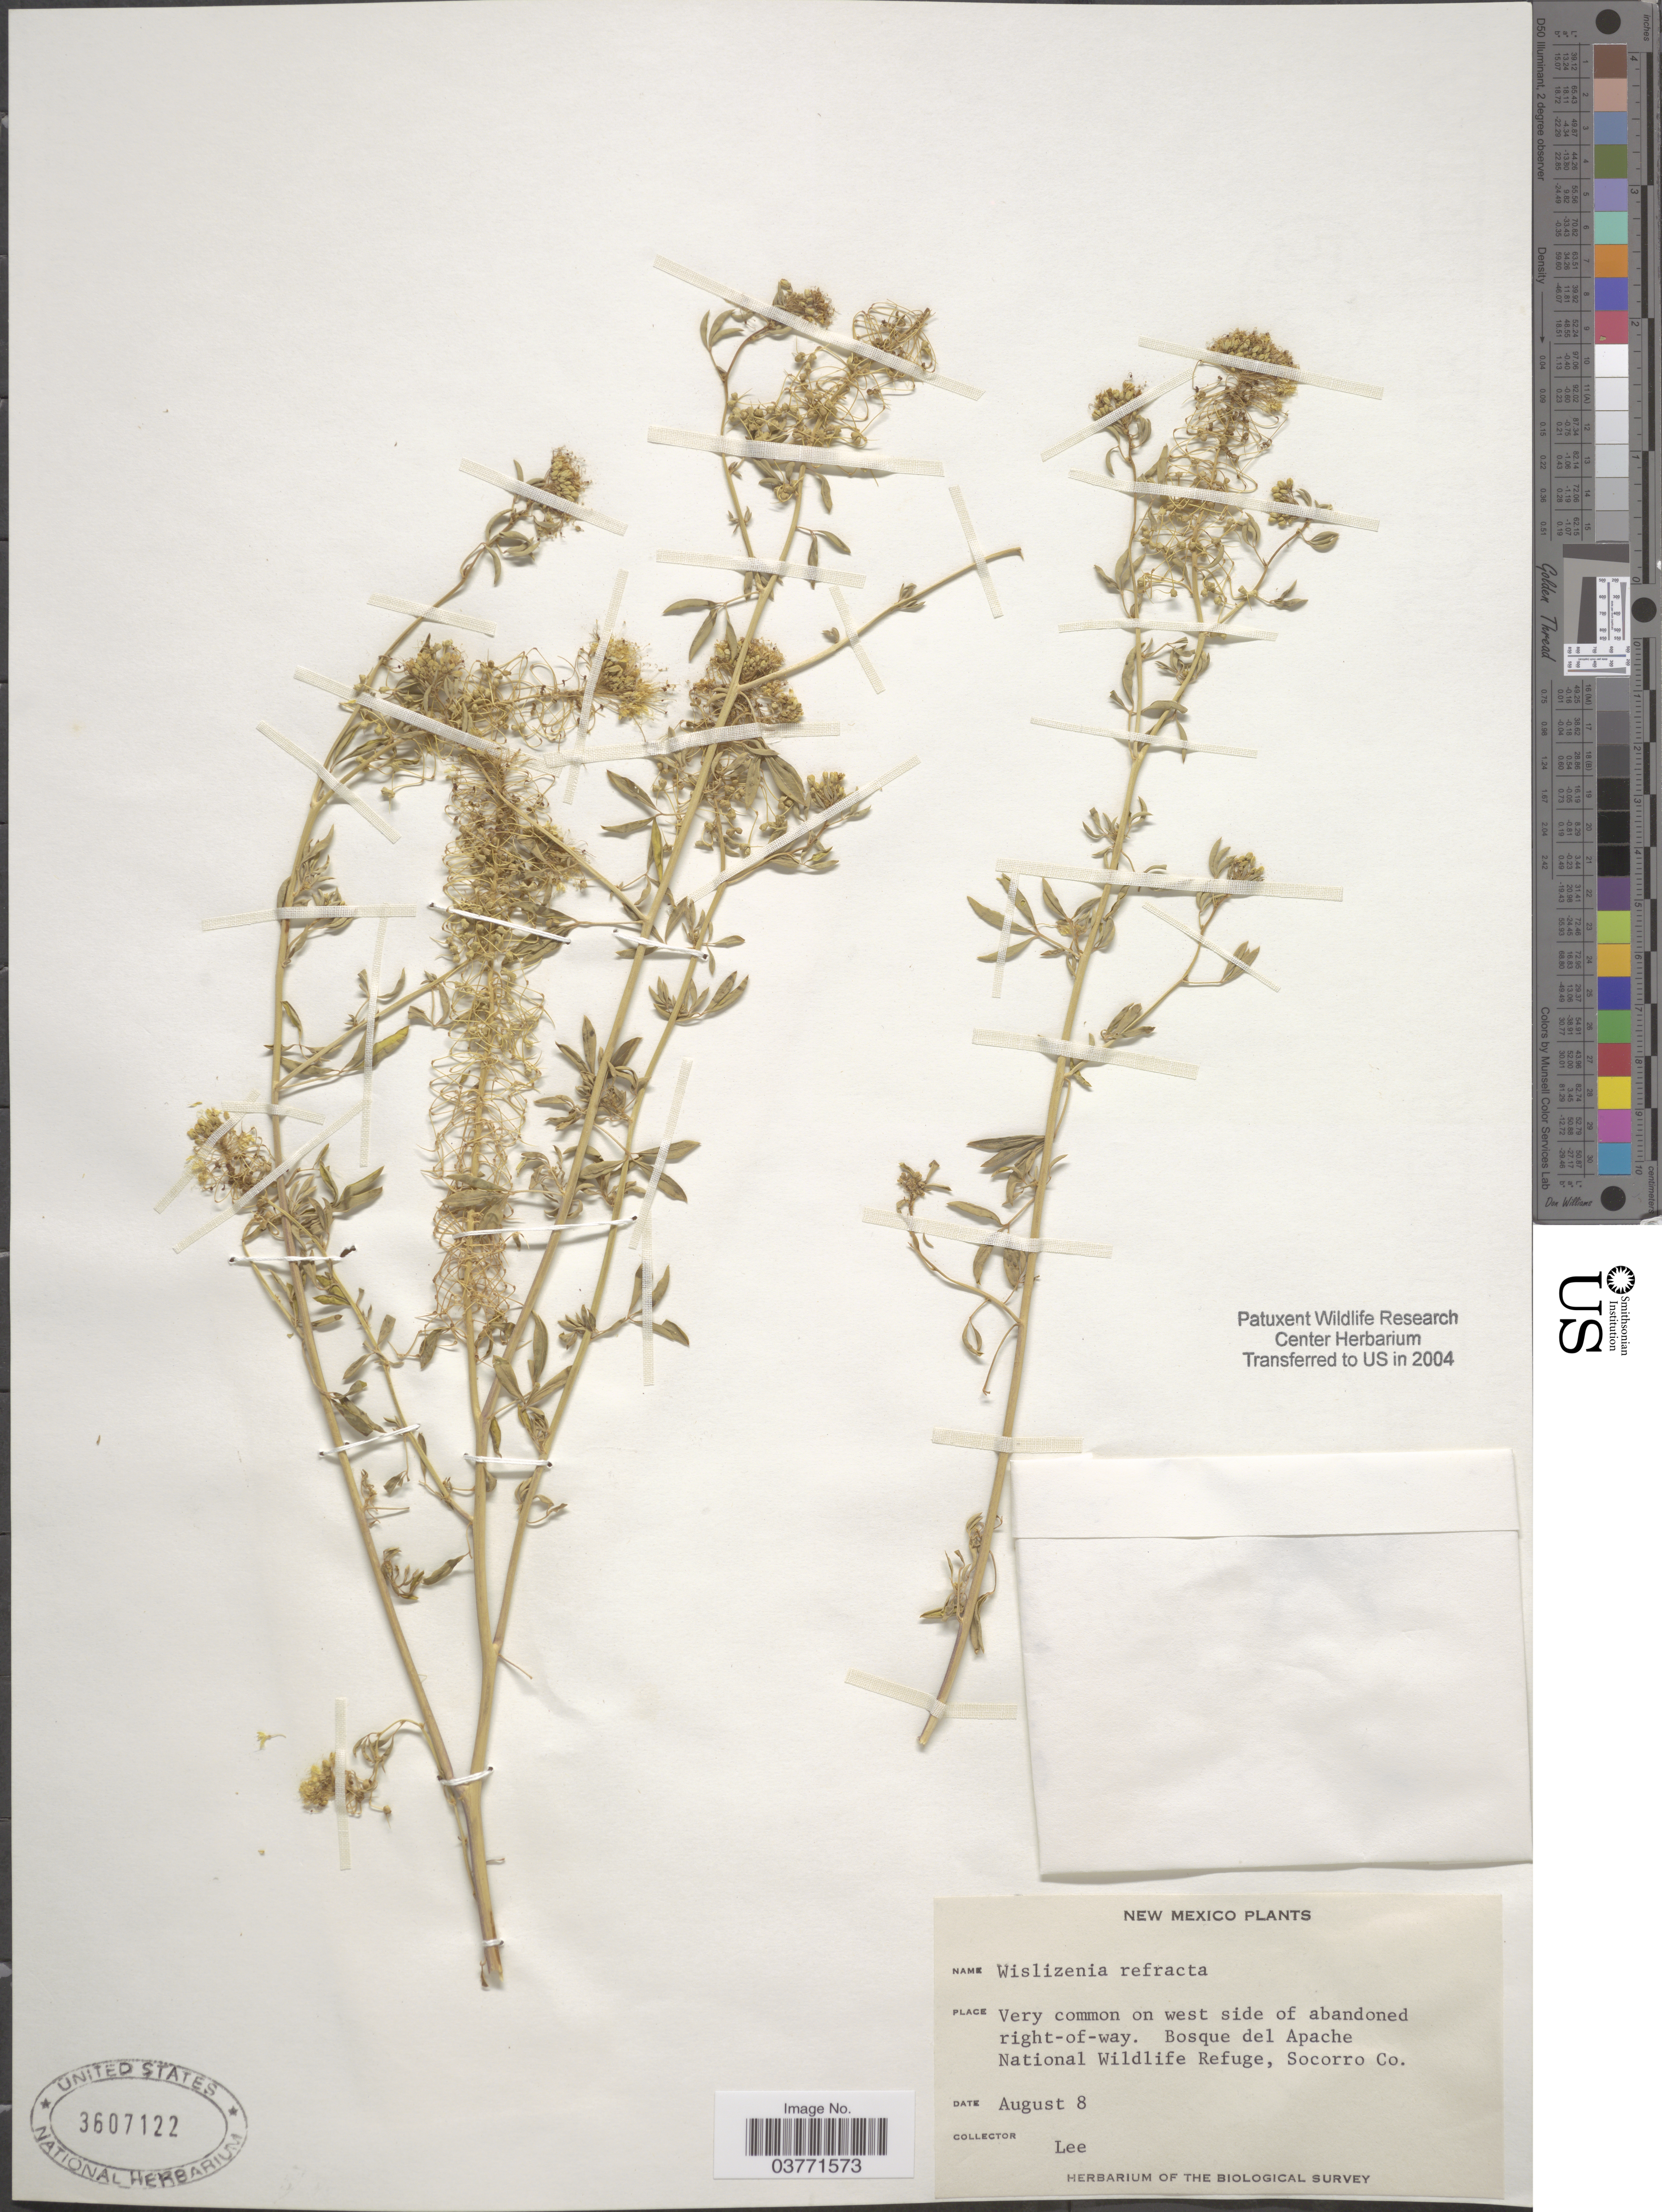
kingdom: Plantae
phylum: Tracheophyta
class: Magnoliopsida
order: Brassicales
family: Cleomaceae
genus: Cleomella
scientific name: Cleomella refracta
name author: (Engelm.) J.C. Hall & Roalson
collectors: -. Lee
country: United States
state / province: New Mexico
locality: Bosque del Apache National Wildlife Refuge, Socorro Co.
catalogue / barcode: US 3607122